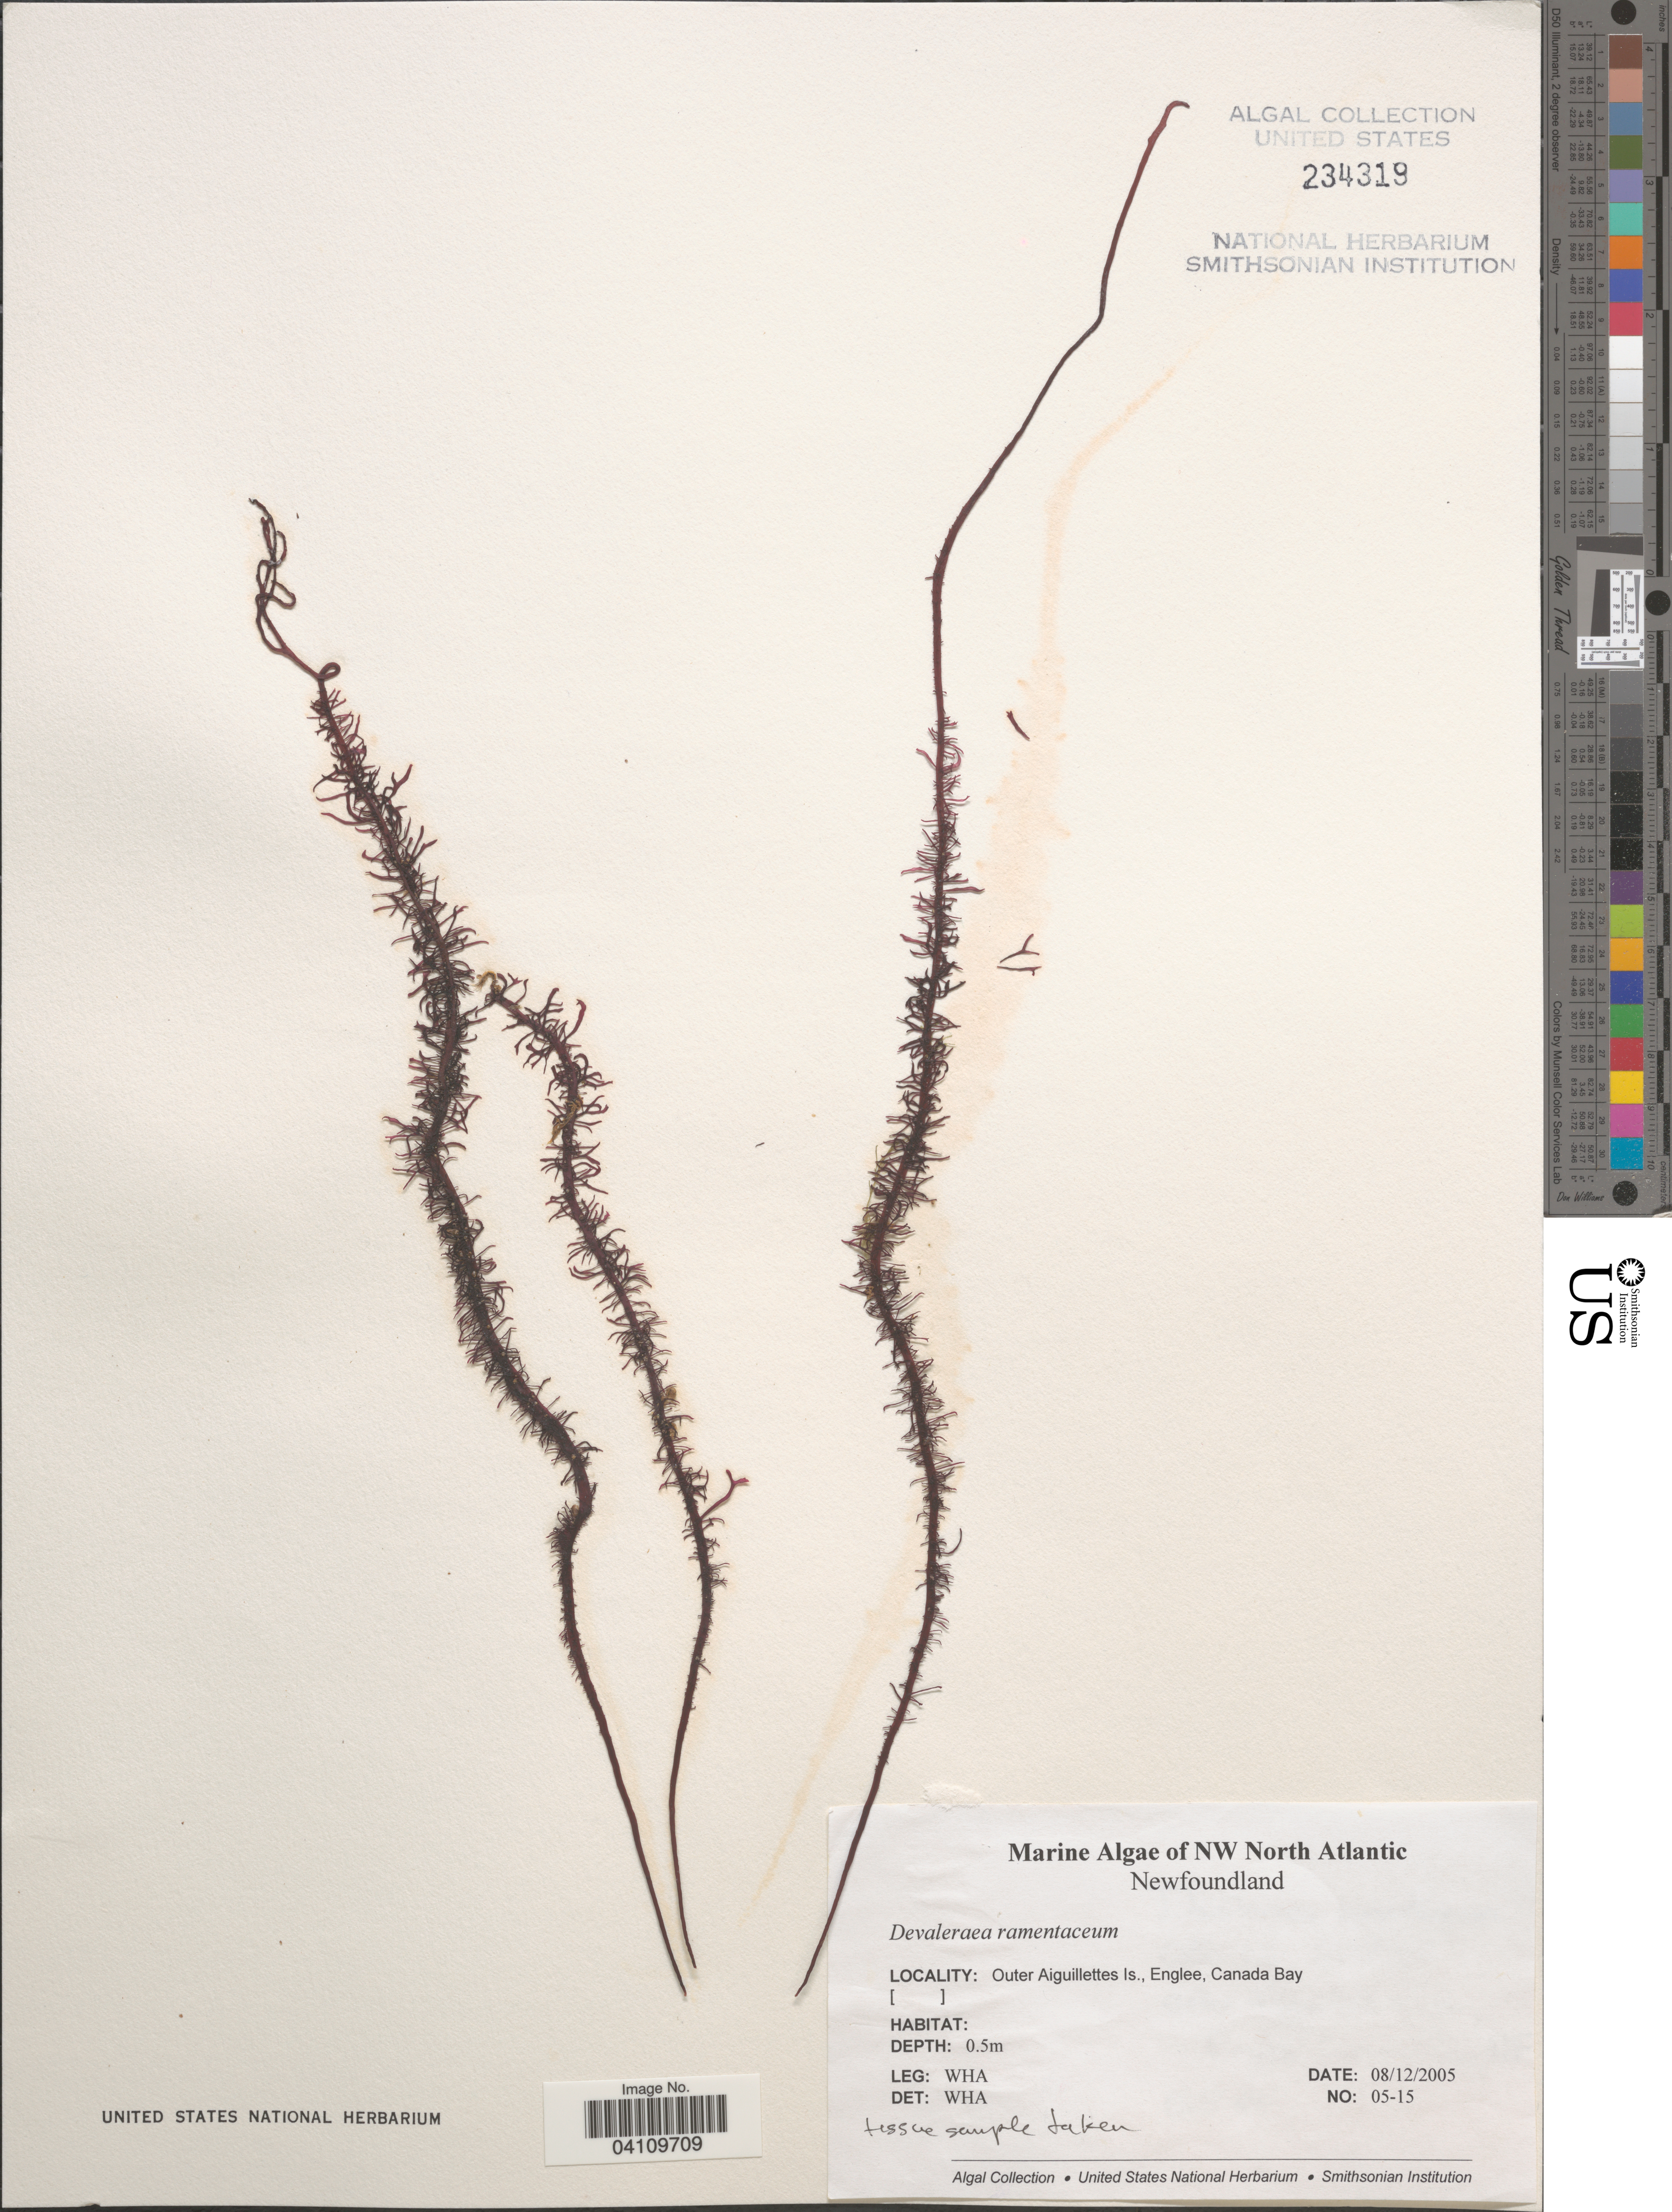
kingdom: Plantae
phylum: Rhodophyta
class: Florideophyceae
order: Palmariales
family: Palmariaceae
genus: Devaleraea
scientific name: Devaleraea ramentacea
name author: (L.) Guiry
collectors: W. H. Adey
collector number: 05-15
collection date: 2005-12-08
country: Canada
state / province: Newfoundland and Labrador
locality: NW North Atlantic. Outer Aiguillettes Is., Englee, Canada Bay.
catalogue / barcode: US 234318